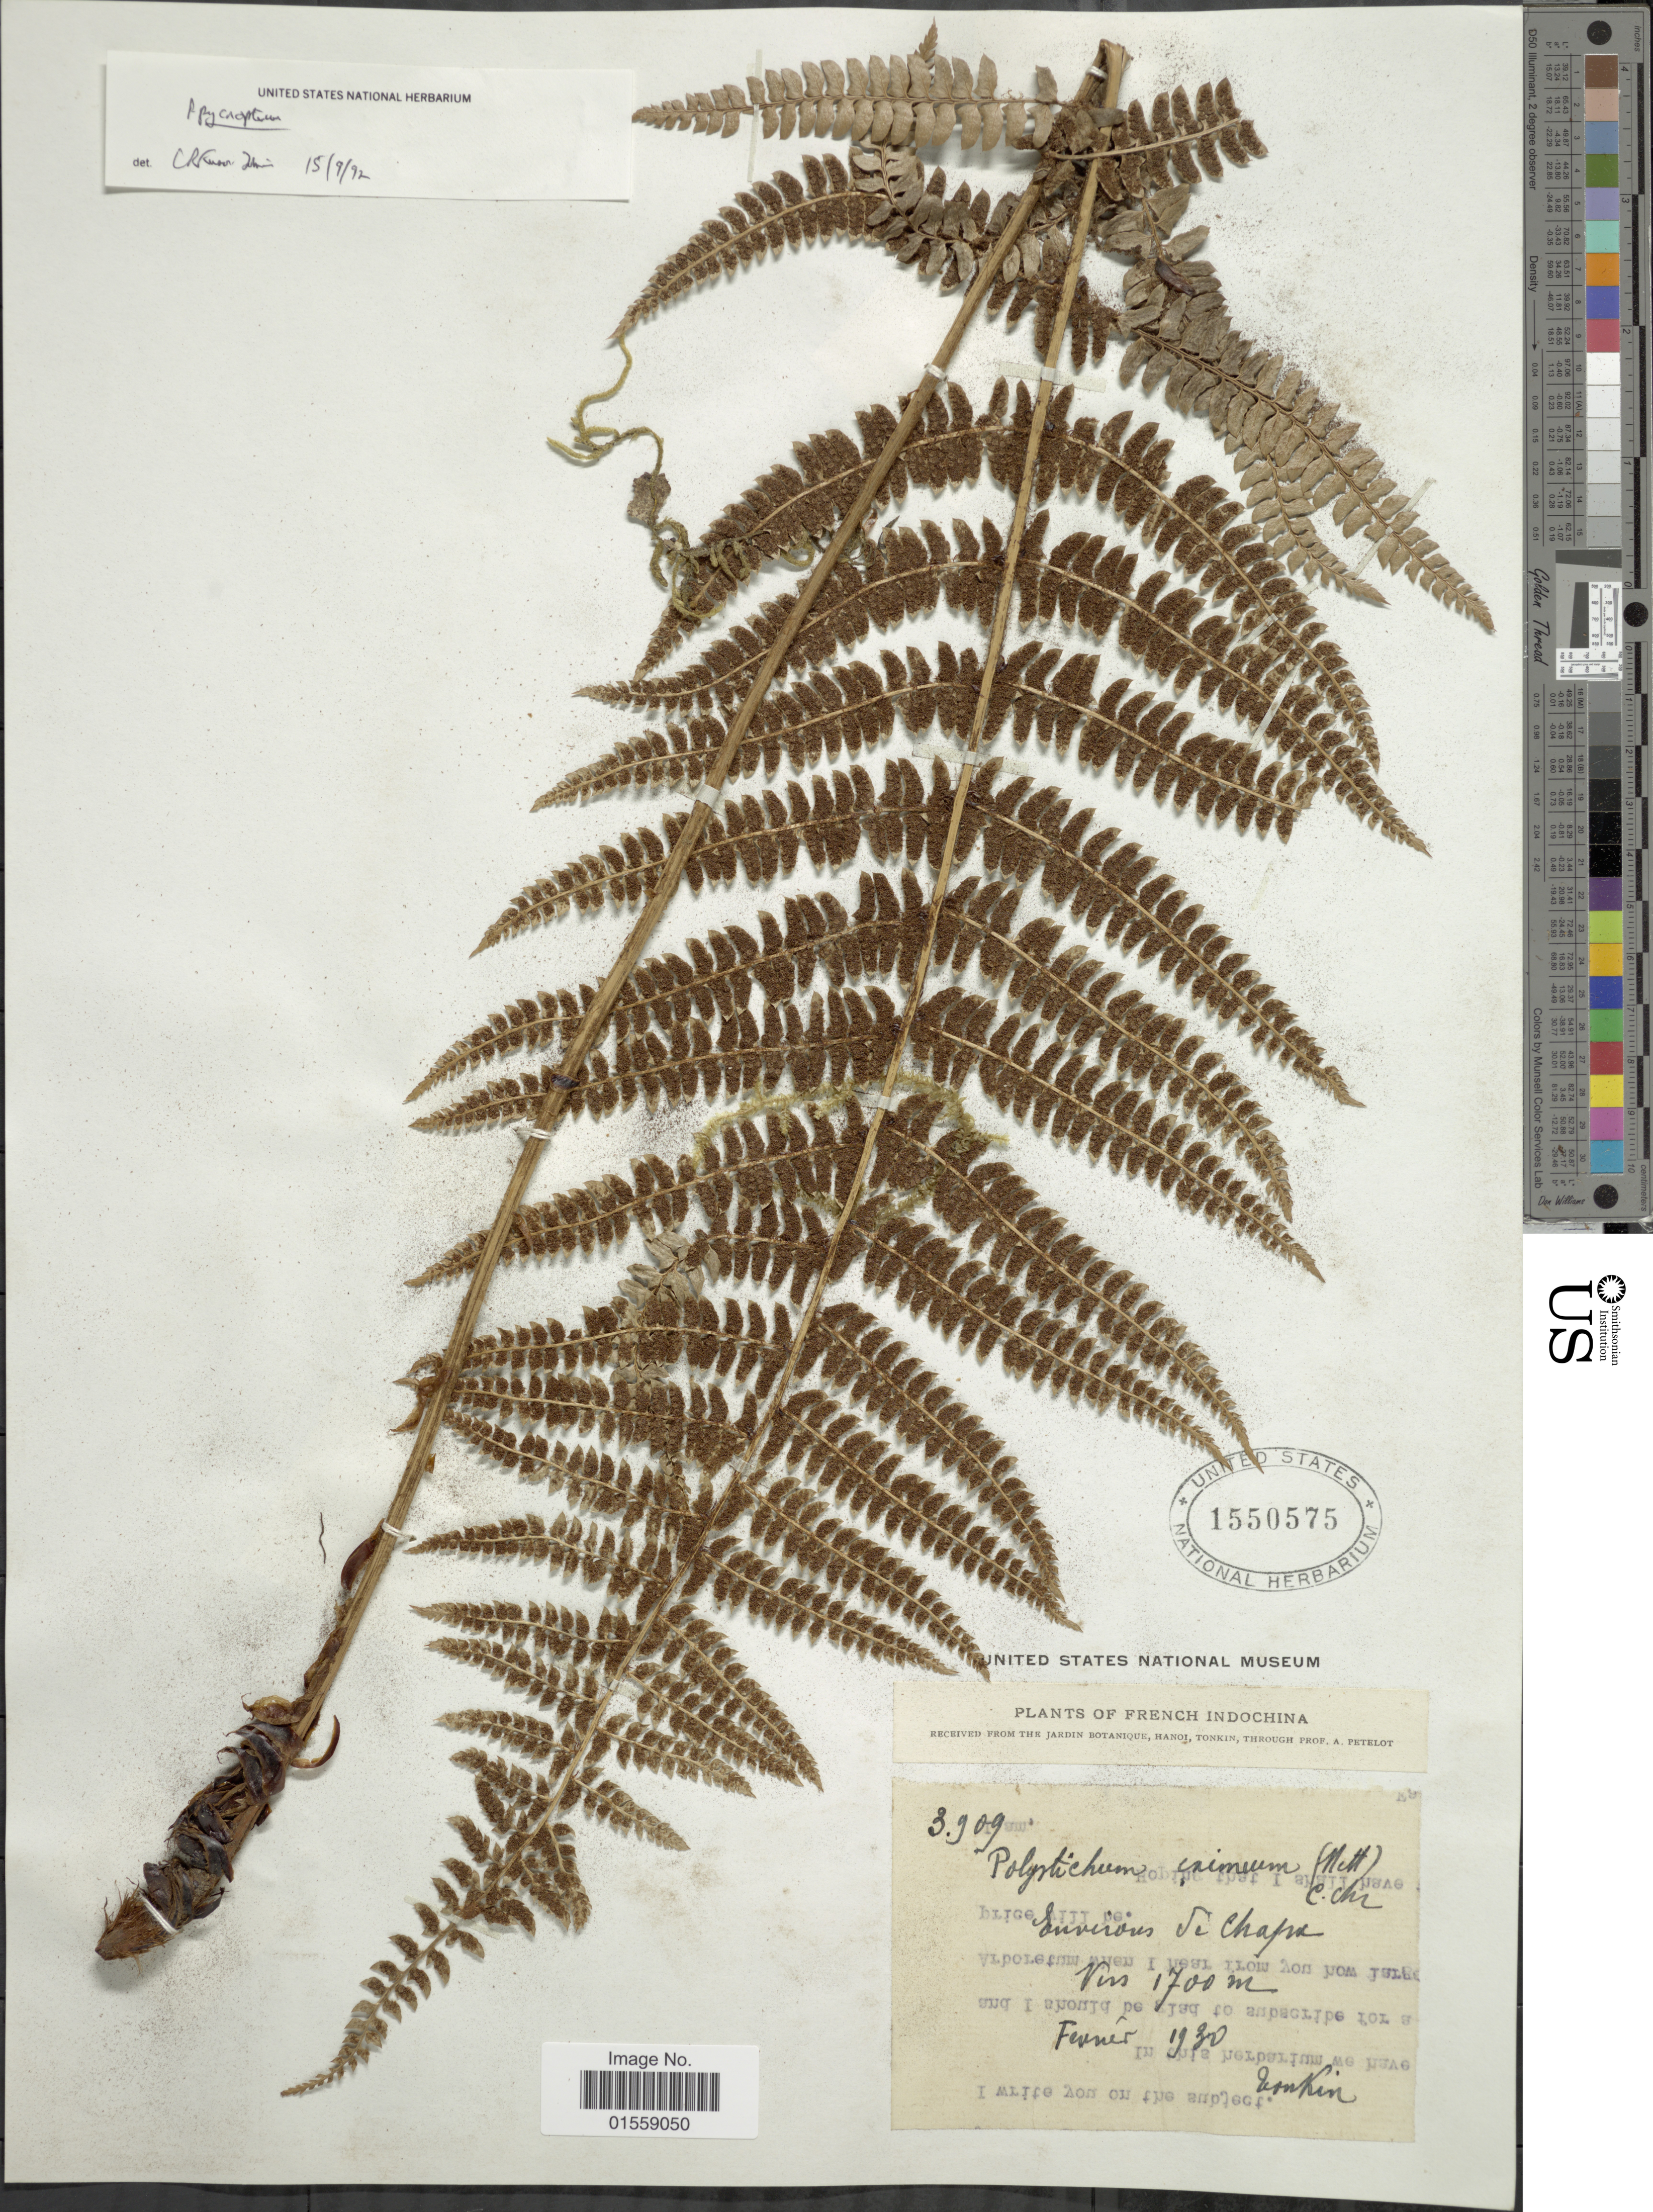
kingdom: Plantae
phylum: Tracheophyta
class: Polypodiopsida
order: Polypodiales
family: Dryopteridaceae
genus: Polystichum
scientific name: Polystichum eximium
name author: (Mett. ex Kuhn) C. Chr.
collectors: A. Petelot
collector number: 3909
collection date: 1930-02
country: Vietnam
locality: French Indochina, Tonkin. Environs de Chapa.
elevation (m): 1700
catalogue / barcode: US 1550575